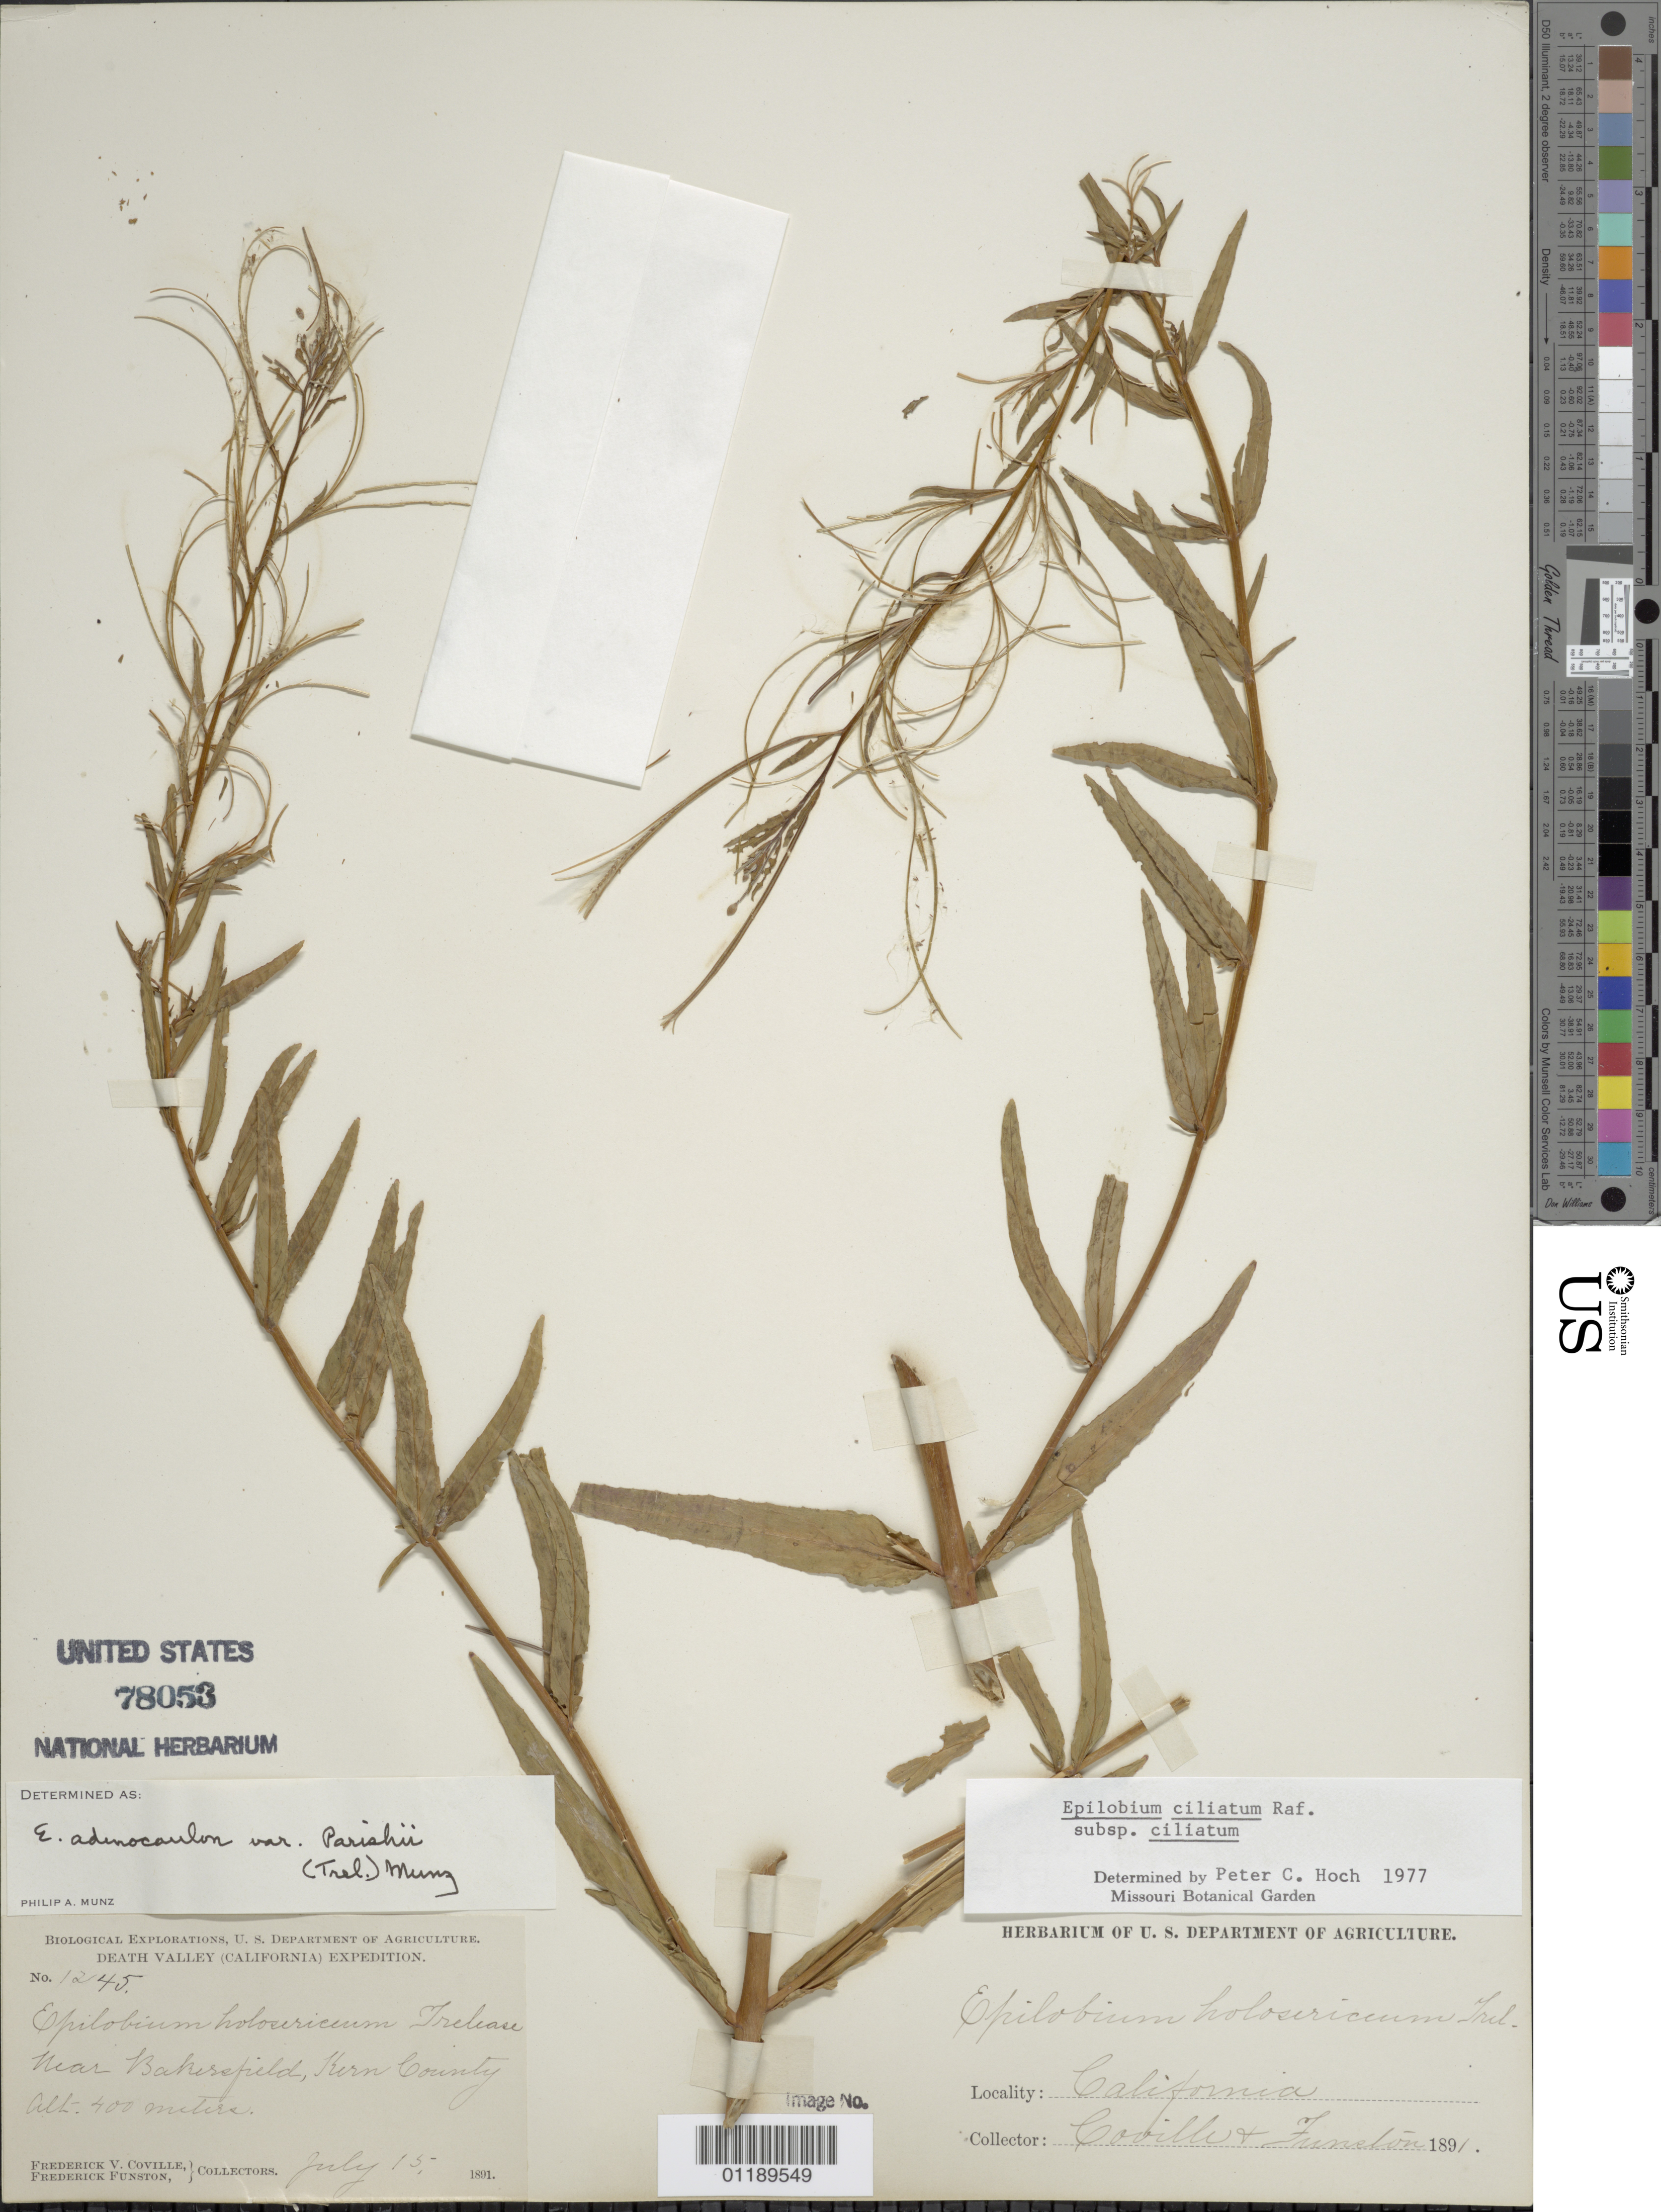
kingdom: Plantae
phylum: Tracheophyta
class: Magnoliopsida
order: Myrtales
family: Onagraceae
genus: Epilobium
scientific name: Epilobium ciliatum subsp. ciliatum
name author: Raf.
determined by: Hoch, P. C.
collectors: F. V. Coville & F. Funston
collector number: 1245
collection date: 1891-07-15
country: United States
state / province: California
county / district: Kern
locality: near Bakersfield, along a ditch in the northern edge of the town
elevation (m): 400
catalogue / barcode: US 78053